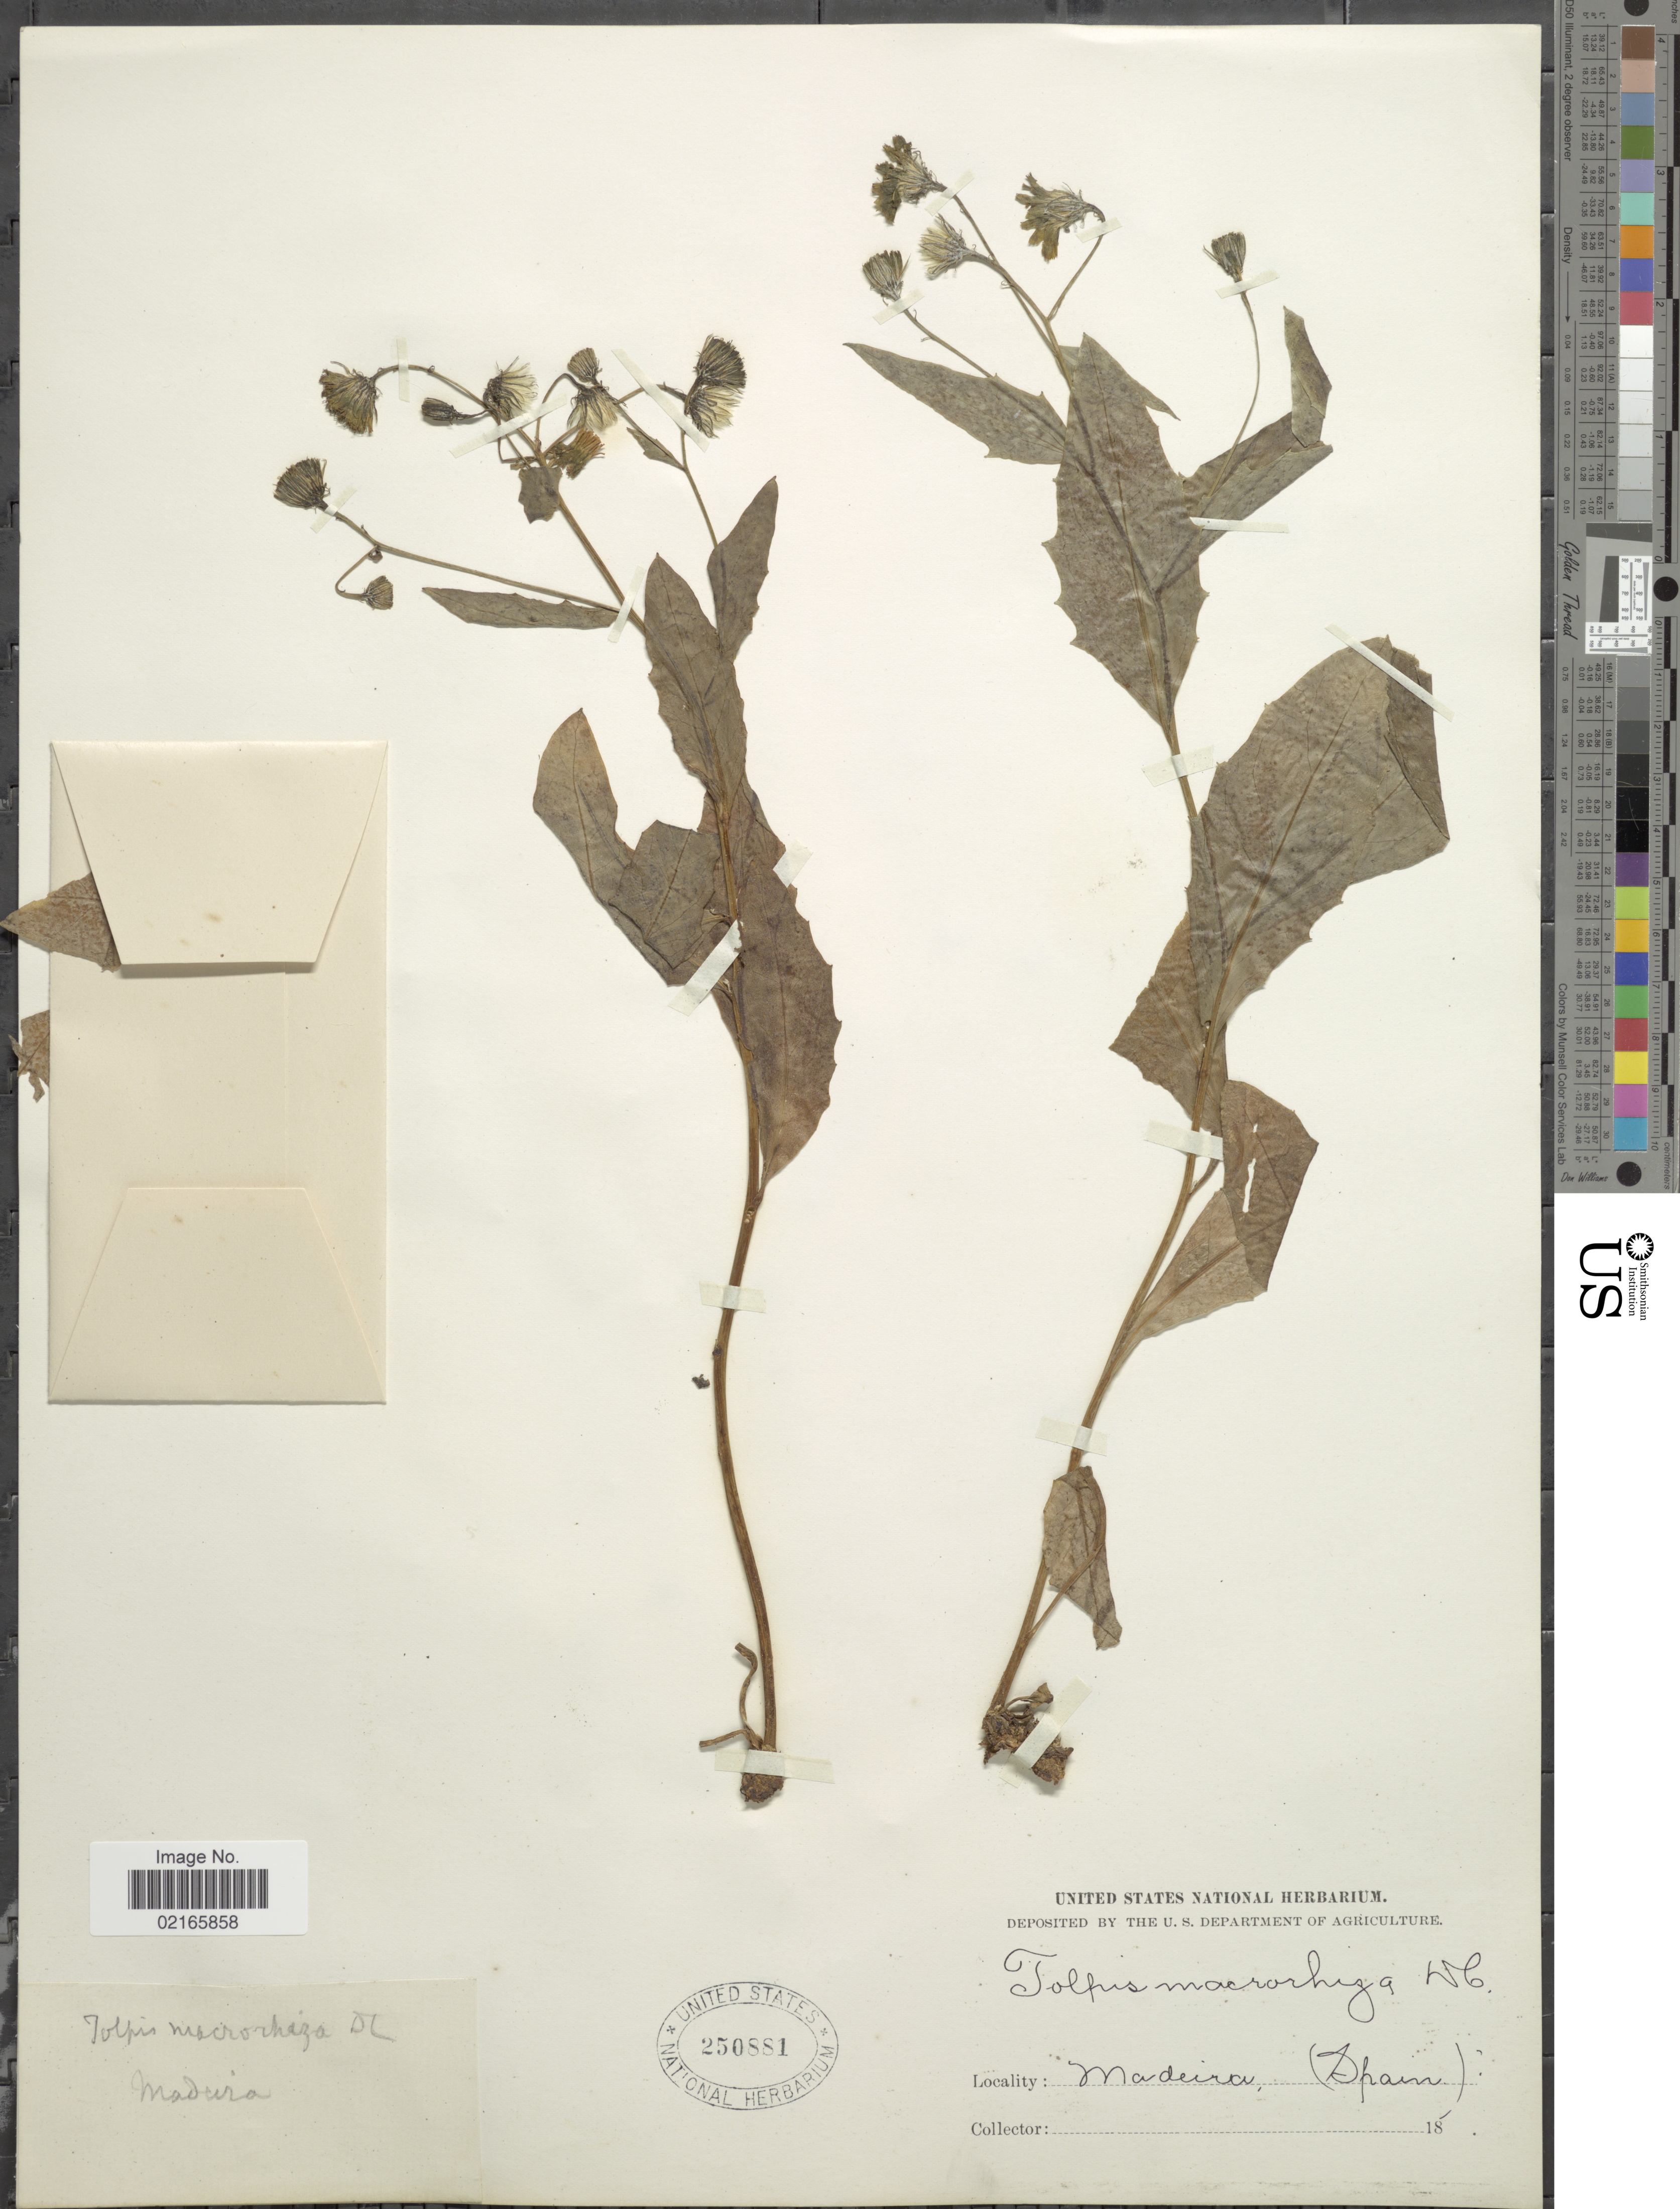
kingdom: Plantae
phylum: Tracheophyta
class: Magnoliopsida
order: Asterales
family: Asteraceae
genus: Tolpis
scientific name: Tolpis macrorhiza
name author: (Lowe) DC.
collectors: ex herb. United States National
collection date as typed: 18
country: Portugal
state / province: Madeira (Aut. Reg.)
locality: Madeira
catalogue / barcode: US 250881